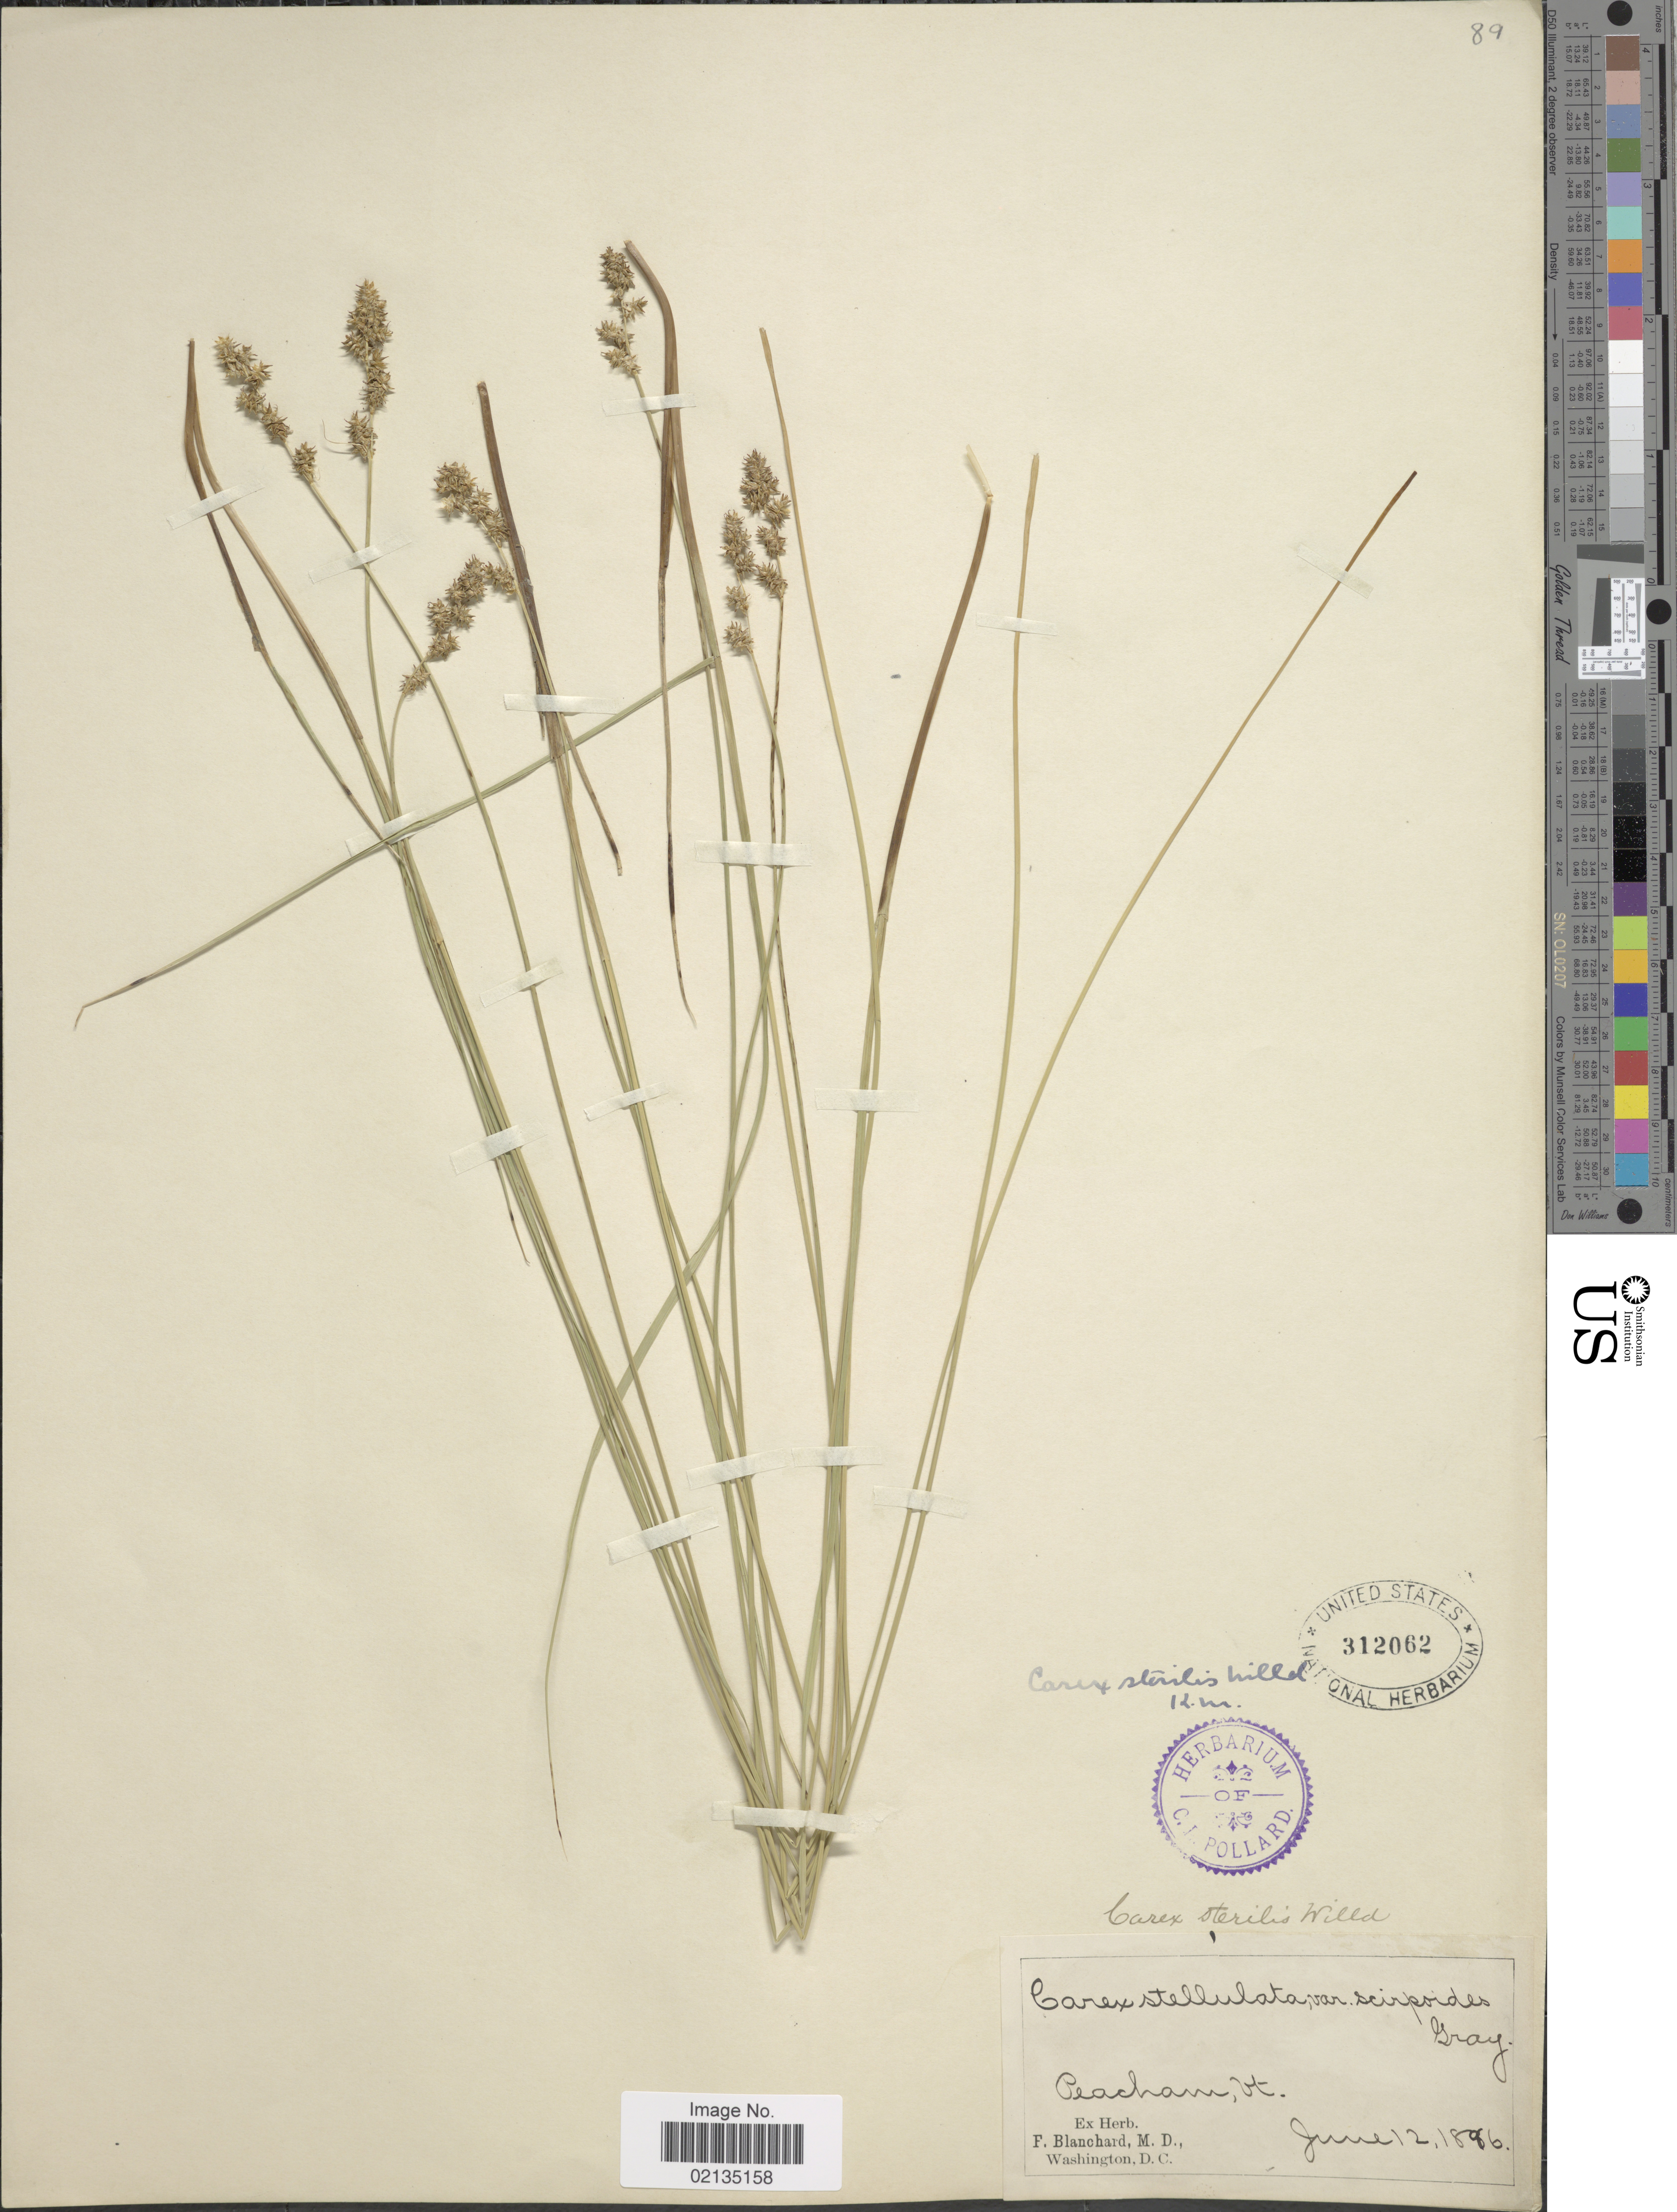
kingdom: Plantae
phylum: Tracheophyta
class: Liliopsida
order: Poales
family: Cyperaceae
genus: Carex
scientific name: Carex sterilis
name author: Willd.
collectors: ex herb. F. Blanchard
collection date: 1896-06-12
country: United States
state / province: Vermont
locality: Peacham, Vt.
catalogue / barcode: US 312062